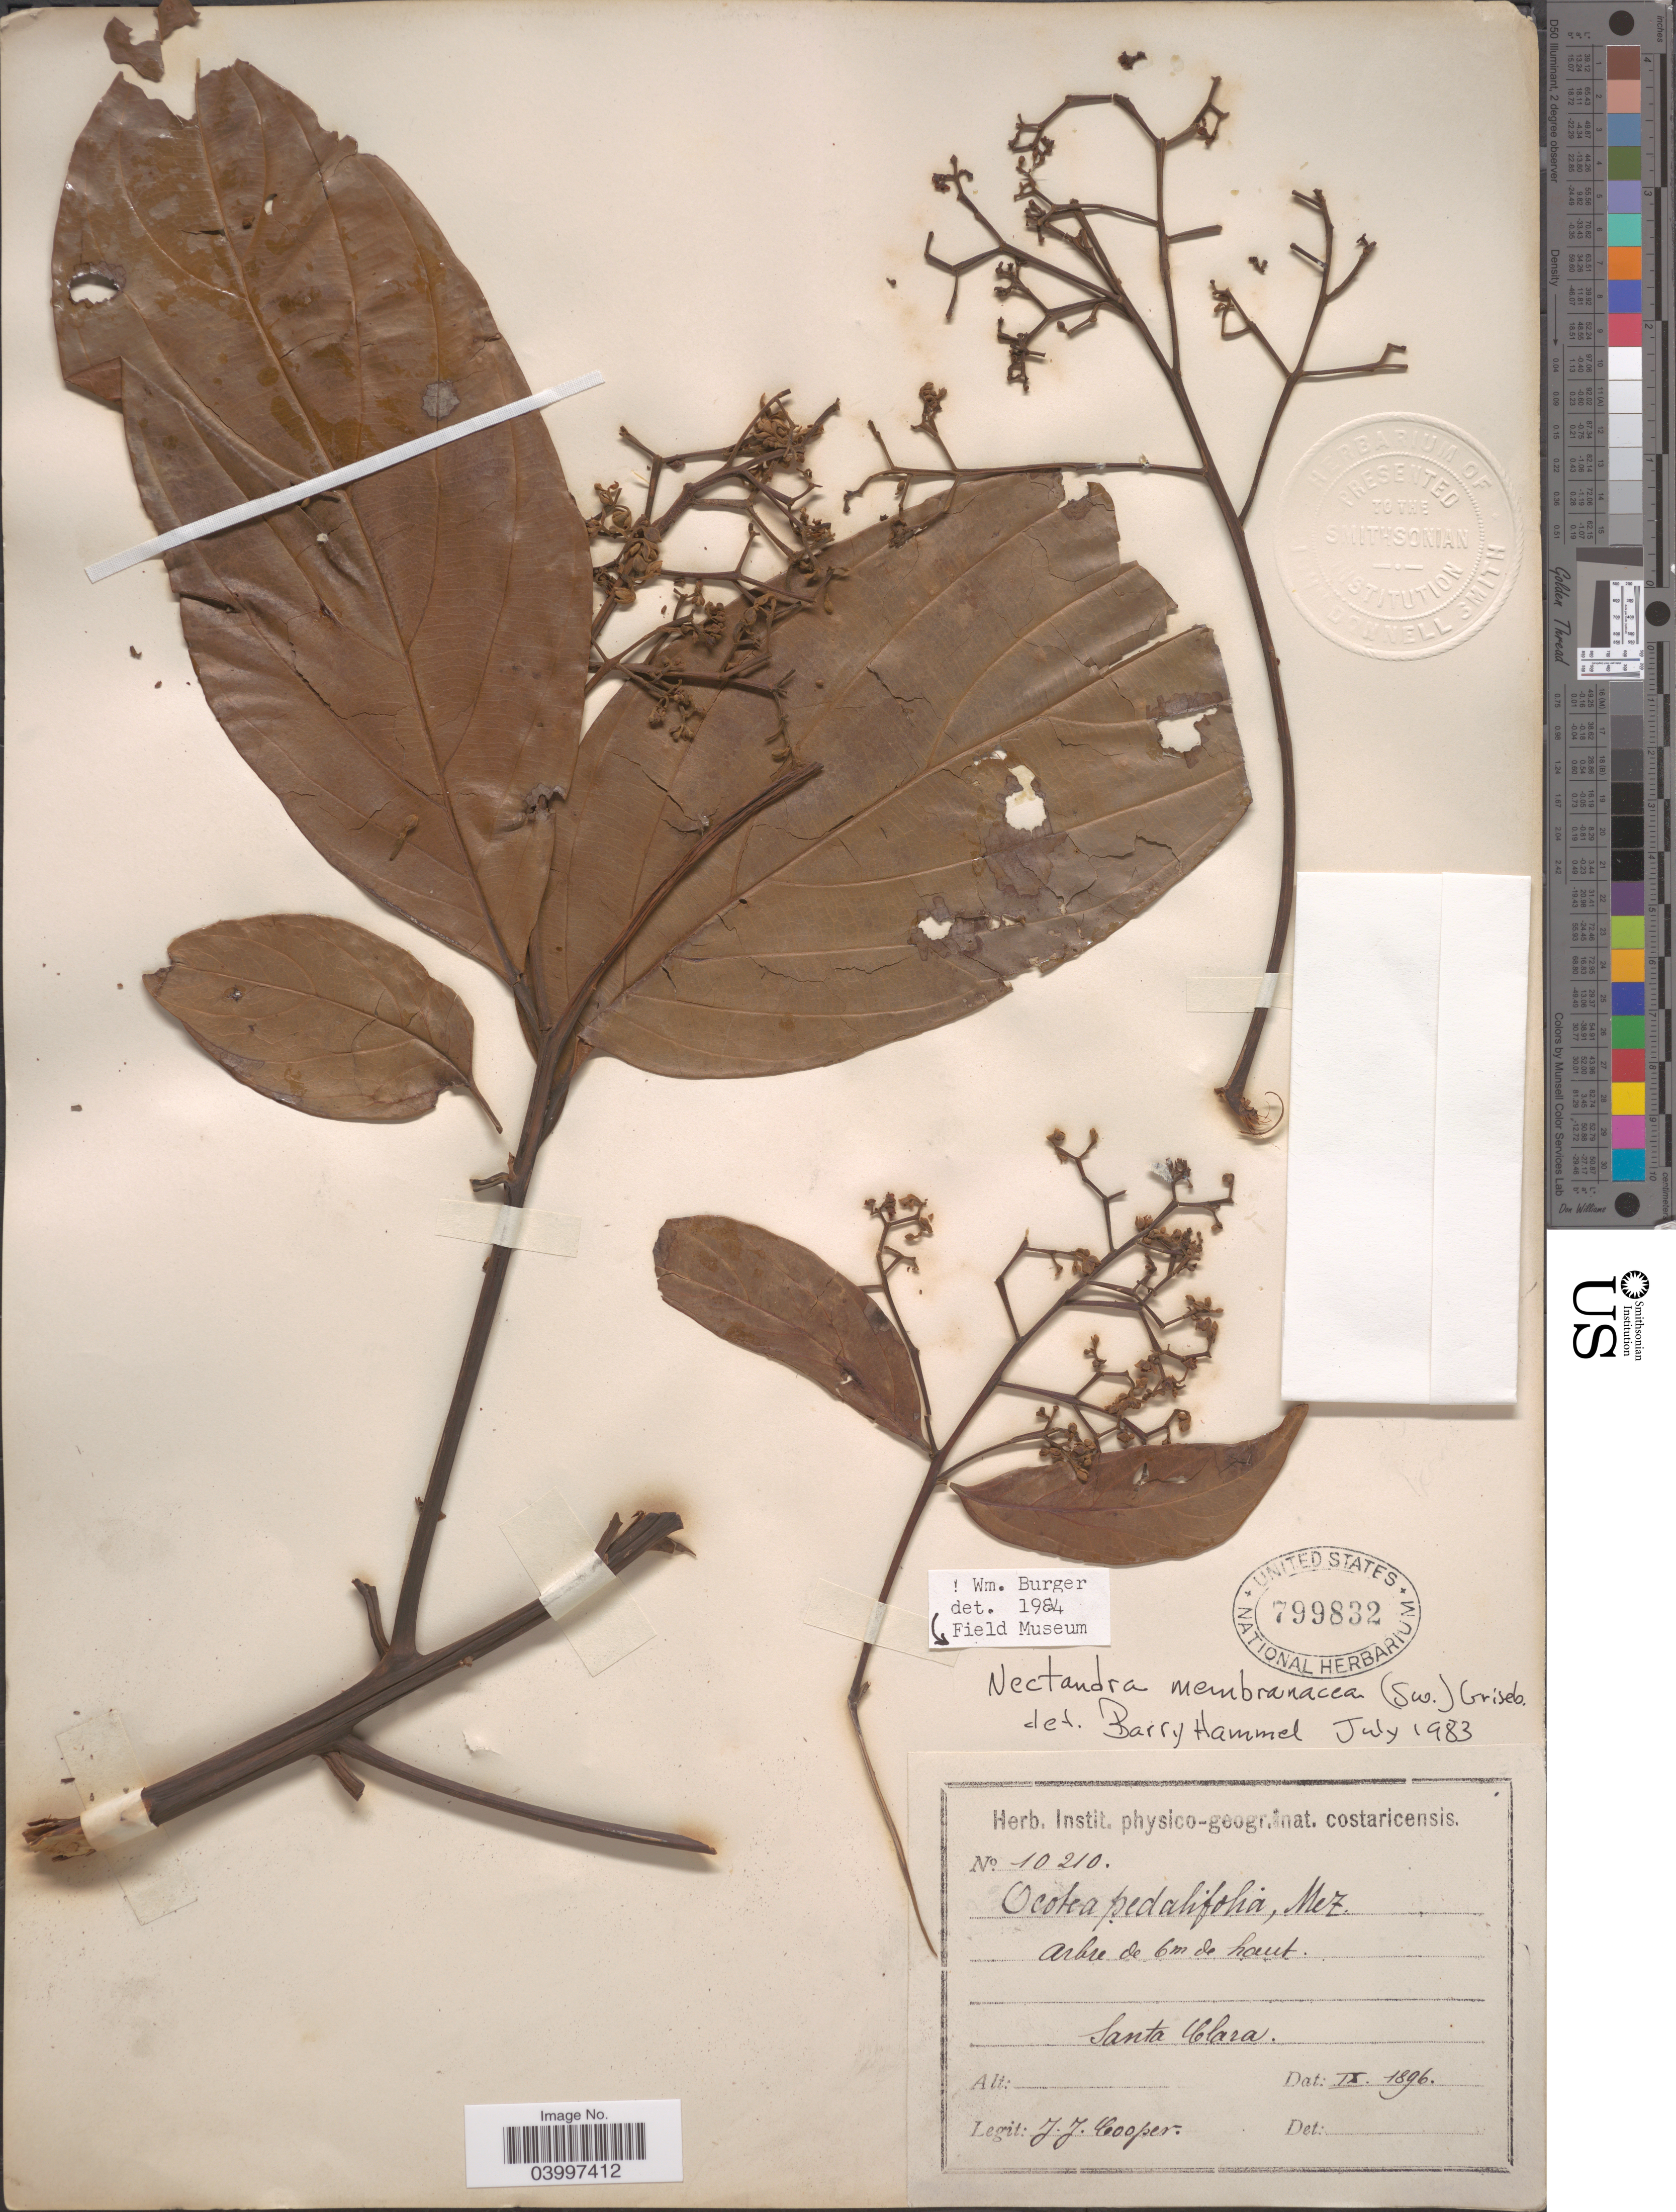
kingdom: Plantae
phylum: Tracheophyta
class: Magnoliopsida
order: Laurales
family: Lauraceae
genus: Nectandra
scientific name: Nectandra membranacea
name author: (Sw.) Griseb.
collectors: J. J. Cooper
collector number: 10210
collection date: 1896-09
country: Costa Rica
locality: Santa Clara.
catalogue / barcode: US 799832